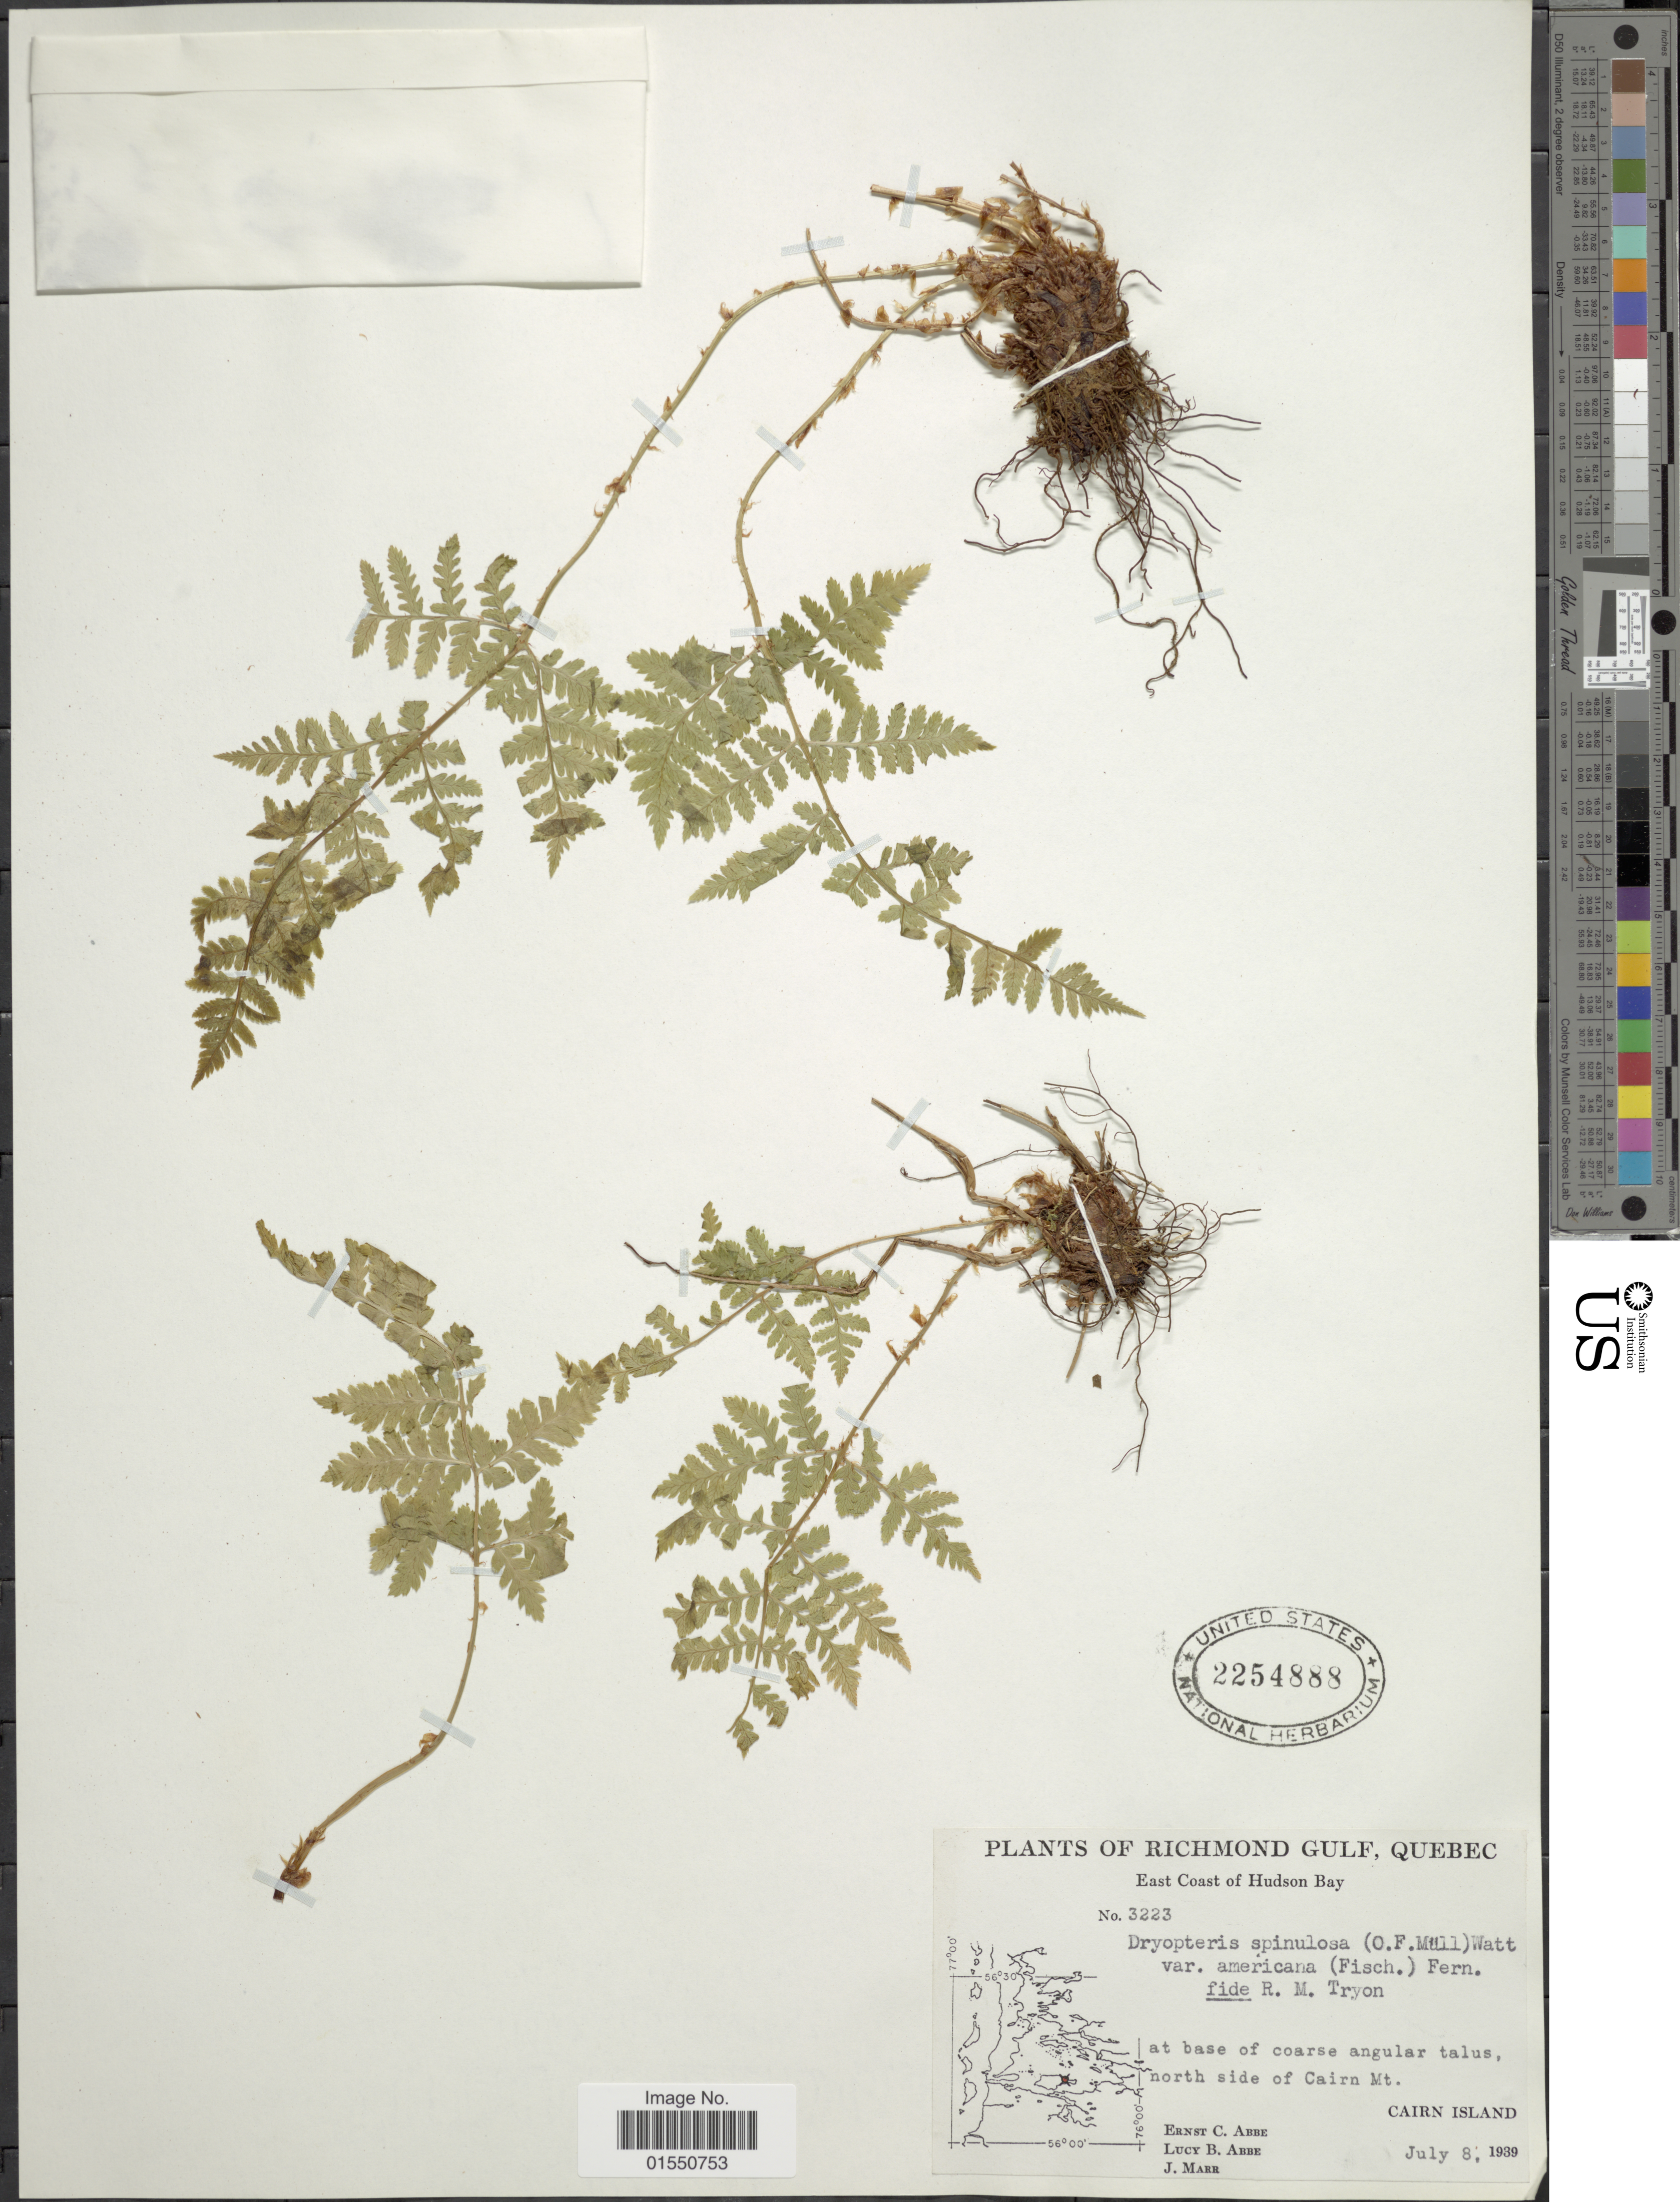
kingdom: Plantae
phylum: Tracheophyta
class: Polypodiopsida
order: Polypodiales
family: Dryopteridaceae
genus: Dryopteris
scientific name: Dryopteris expansa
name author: (C. Presl) Fraser-Jenk. & Jermy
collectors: E. C. Abbe, L. B. Abbe & J. Marr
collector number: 3223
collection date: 1939-07-08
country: Canada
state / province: Quebec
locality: Richmond Gulf, at base of coarse angular talus, north side of Cairn Mt., Cairn Island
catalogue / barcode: US 2254888